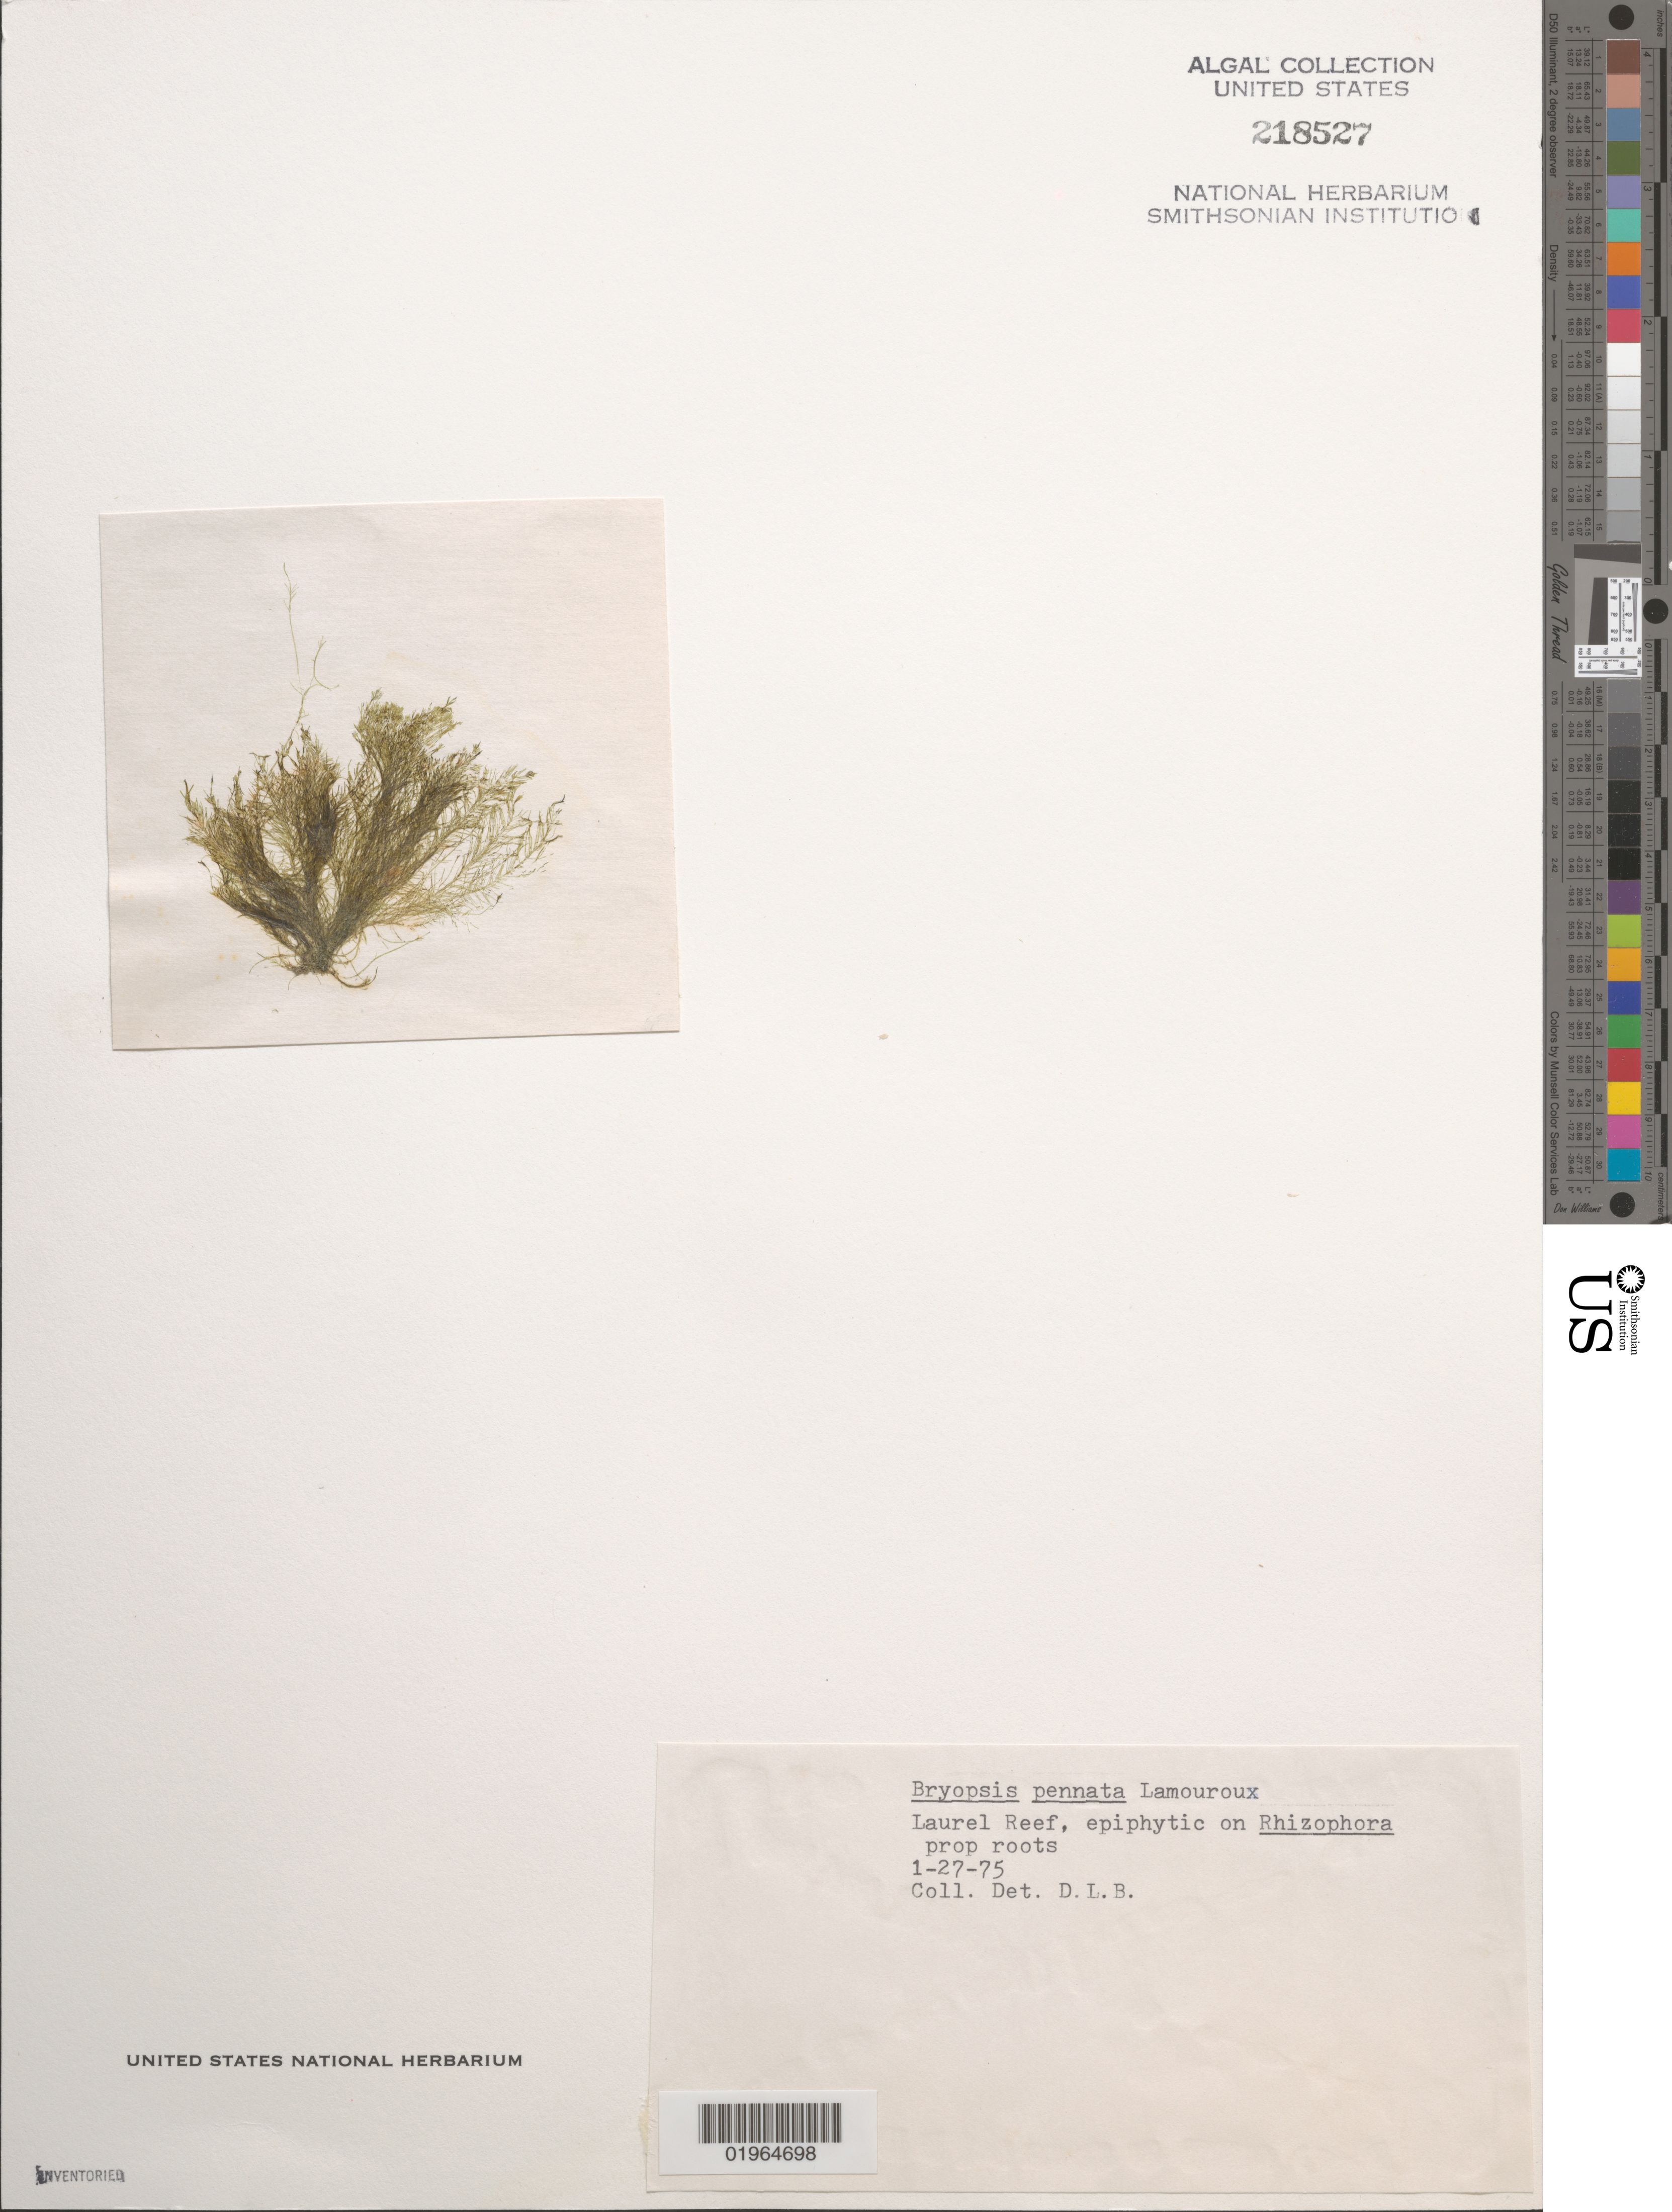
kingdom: Plantae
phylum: Chlorophyta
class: Ulvophyceae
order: Bryopsidales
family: Bryopsidaceae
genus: Bryopsis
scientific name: Bryopsis pennata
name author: J.V.Lamouroux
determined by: Ballantine, D. L.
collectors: D.L. Ballantine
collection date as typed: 27 Jan 1975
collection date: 1975-01-27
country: Puerto Rico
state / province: Lajas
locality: La Parguera, Laurel Reef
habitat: Epiphytic on Rhizophora prop roots.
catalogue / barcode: US 218527